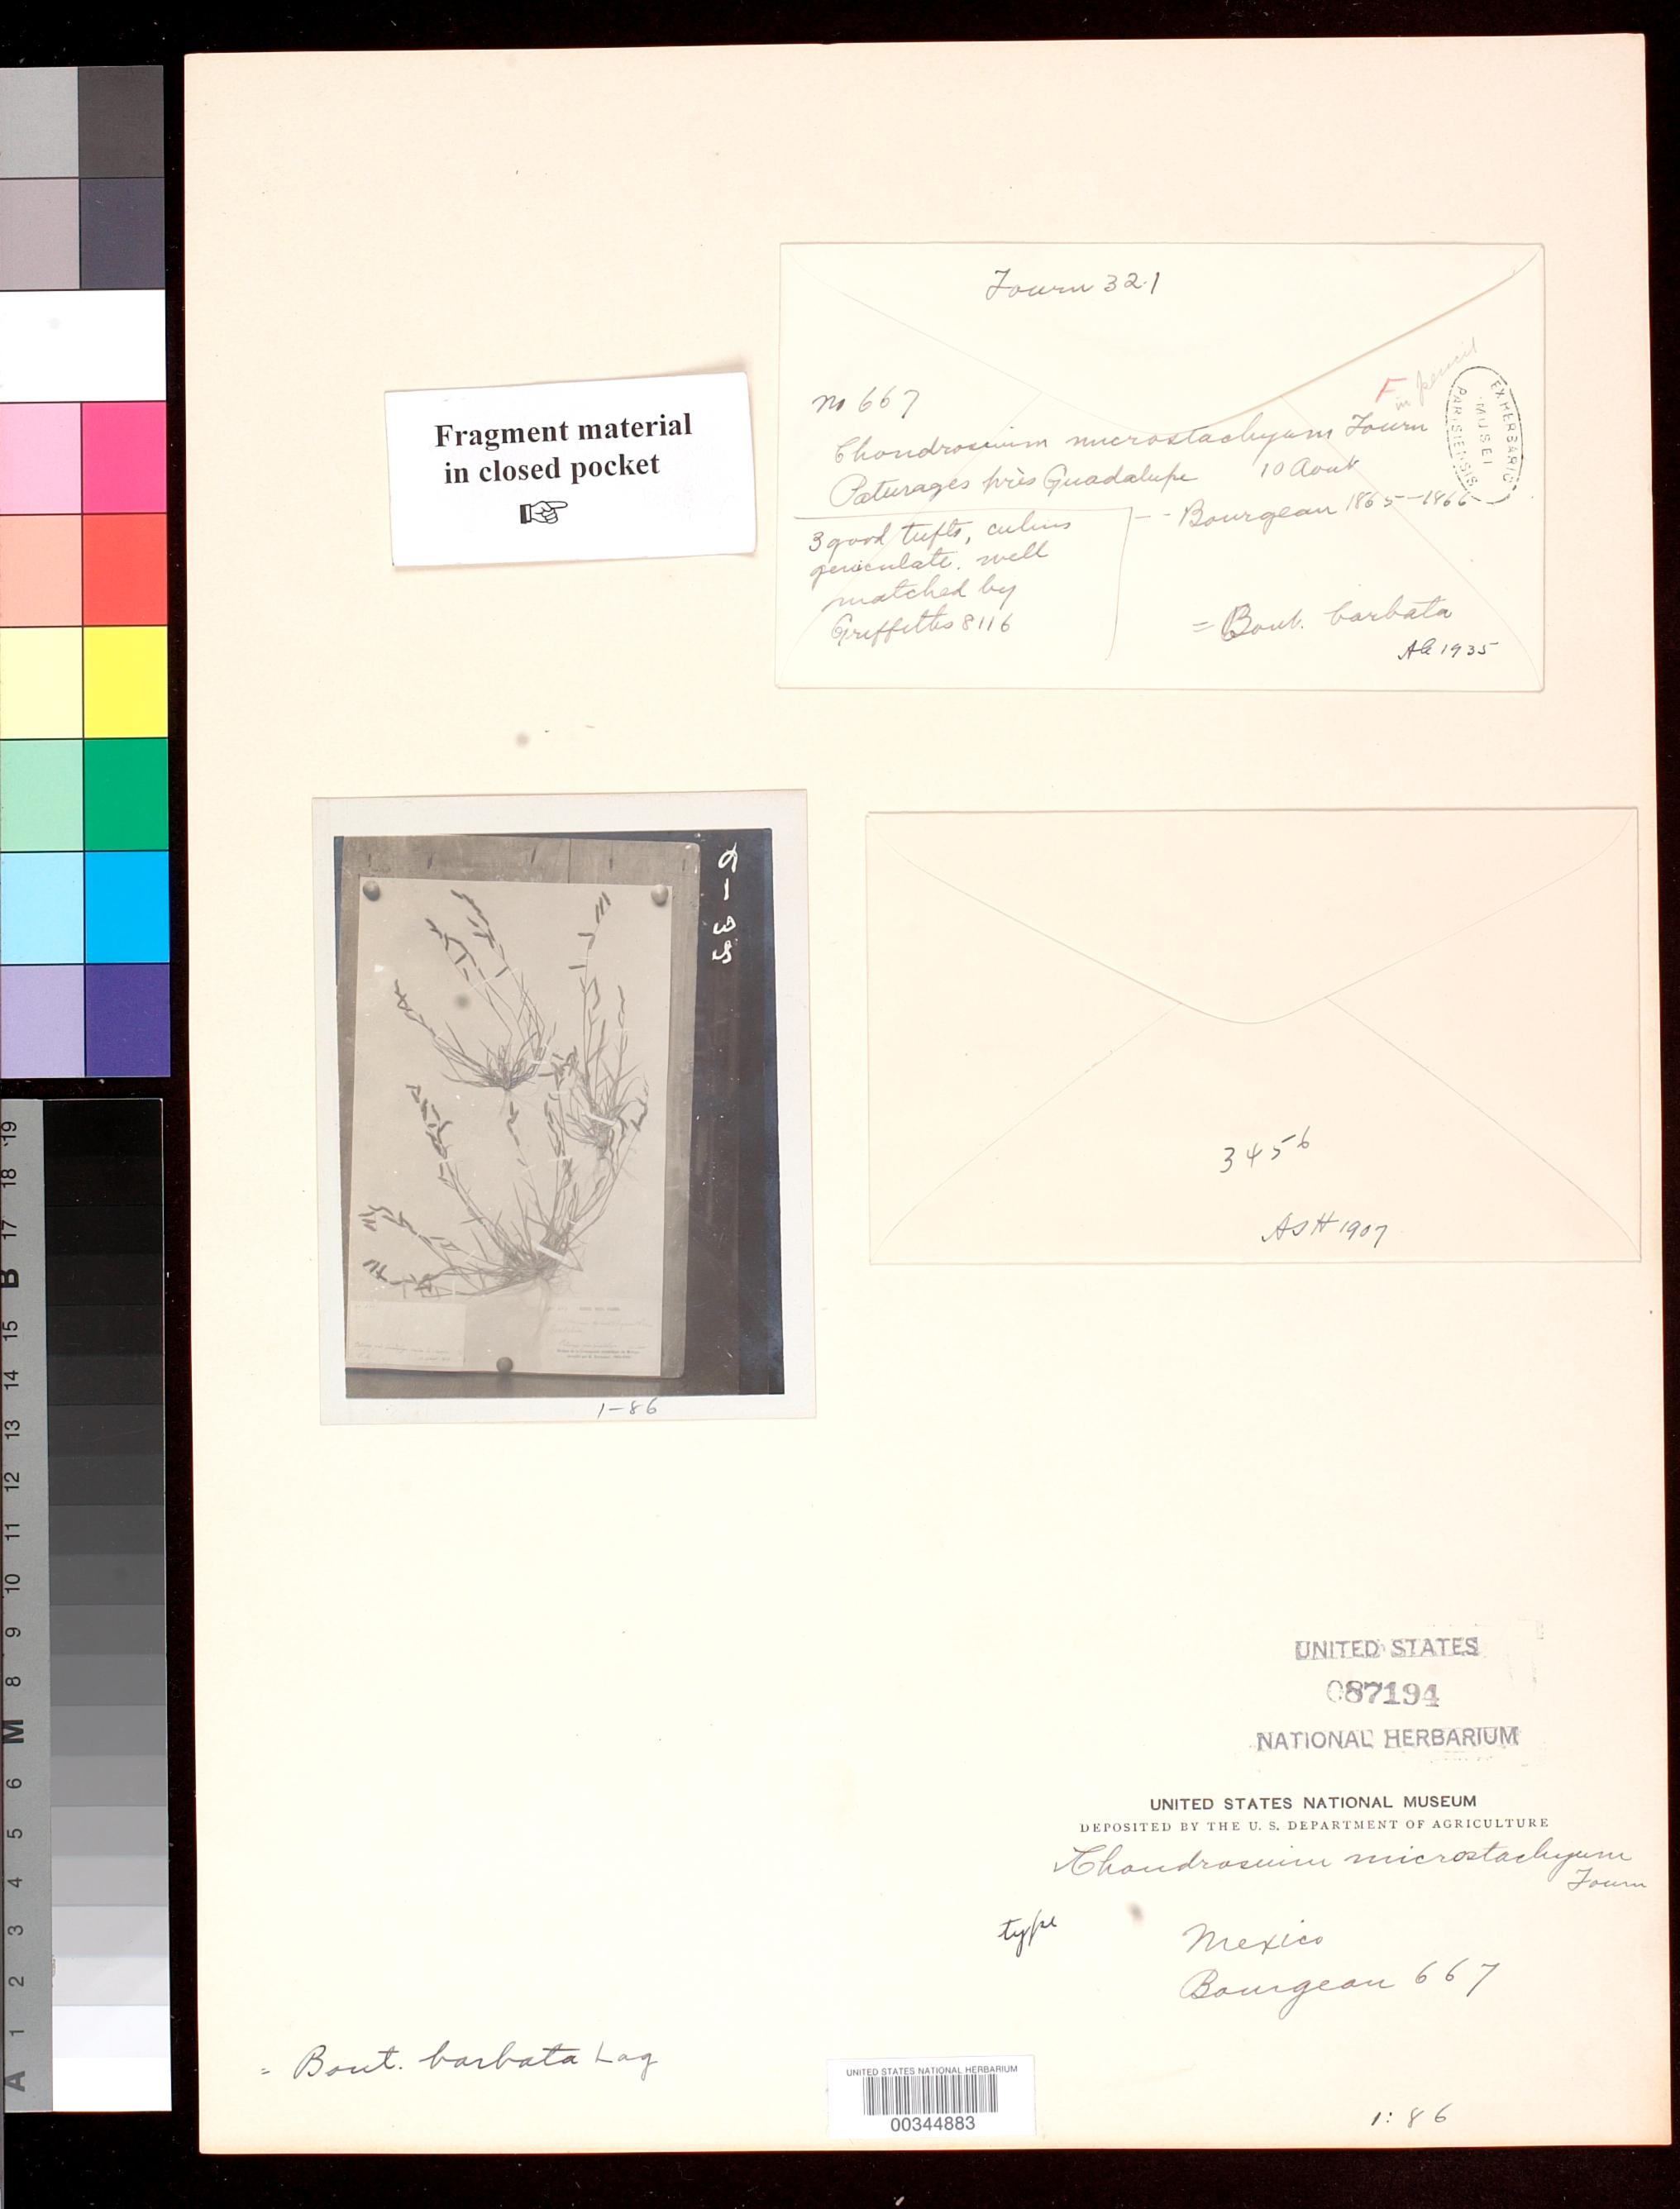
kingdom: Plantae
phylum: Tracheophyta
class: Liliopsida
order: Poales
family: Poaceae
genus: Chondrosum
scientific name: Chondrosum microstachyum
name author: E. Fourn.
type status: Type Fragment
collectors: E. Bourgeau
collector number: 667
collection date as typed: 1865 to -- --- 1866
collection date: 1865/1866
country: Mexico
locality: Porturages pres Guadalupe.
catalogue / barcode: US 87194